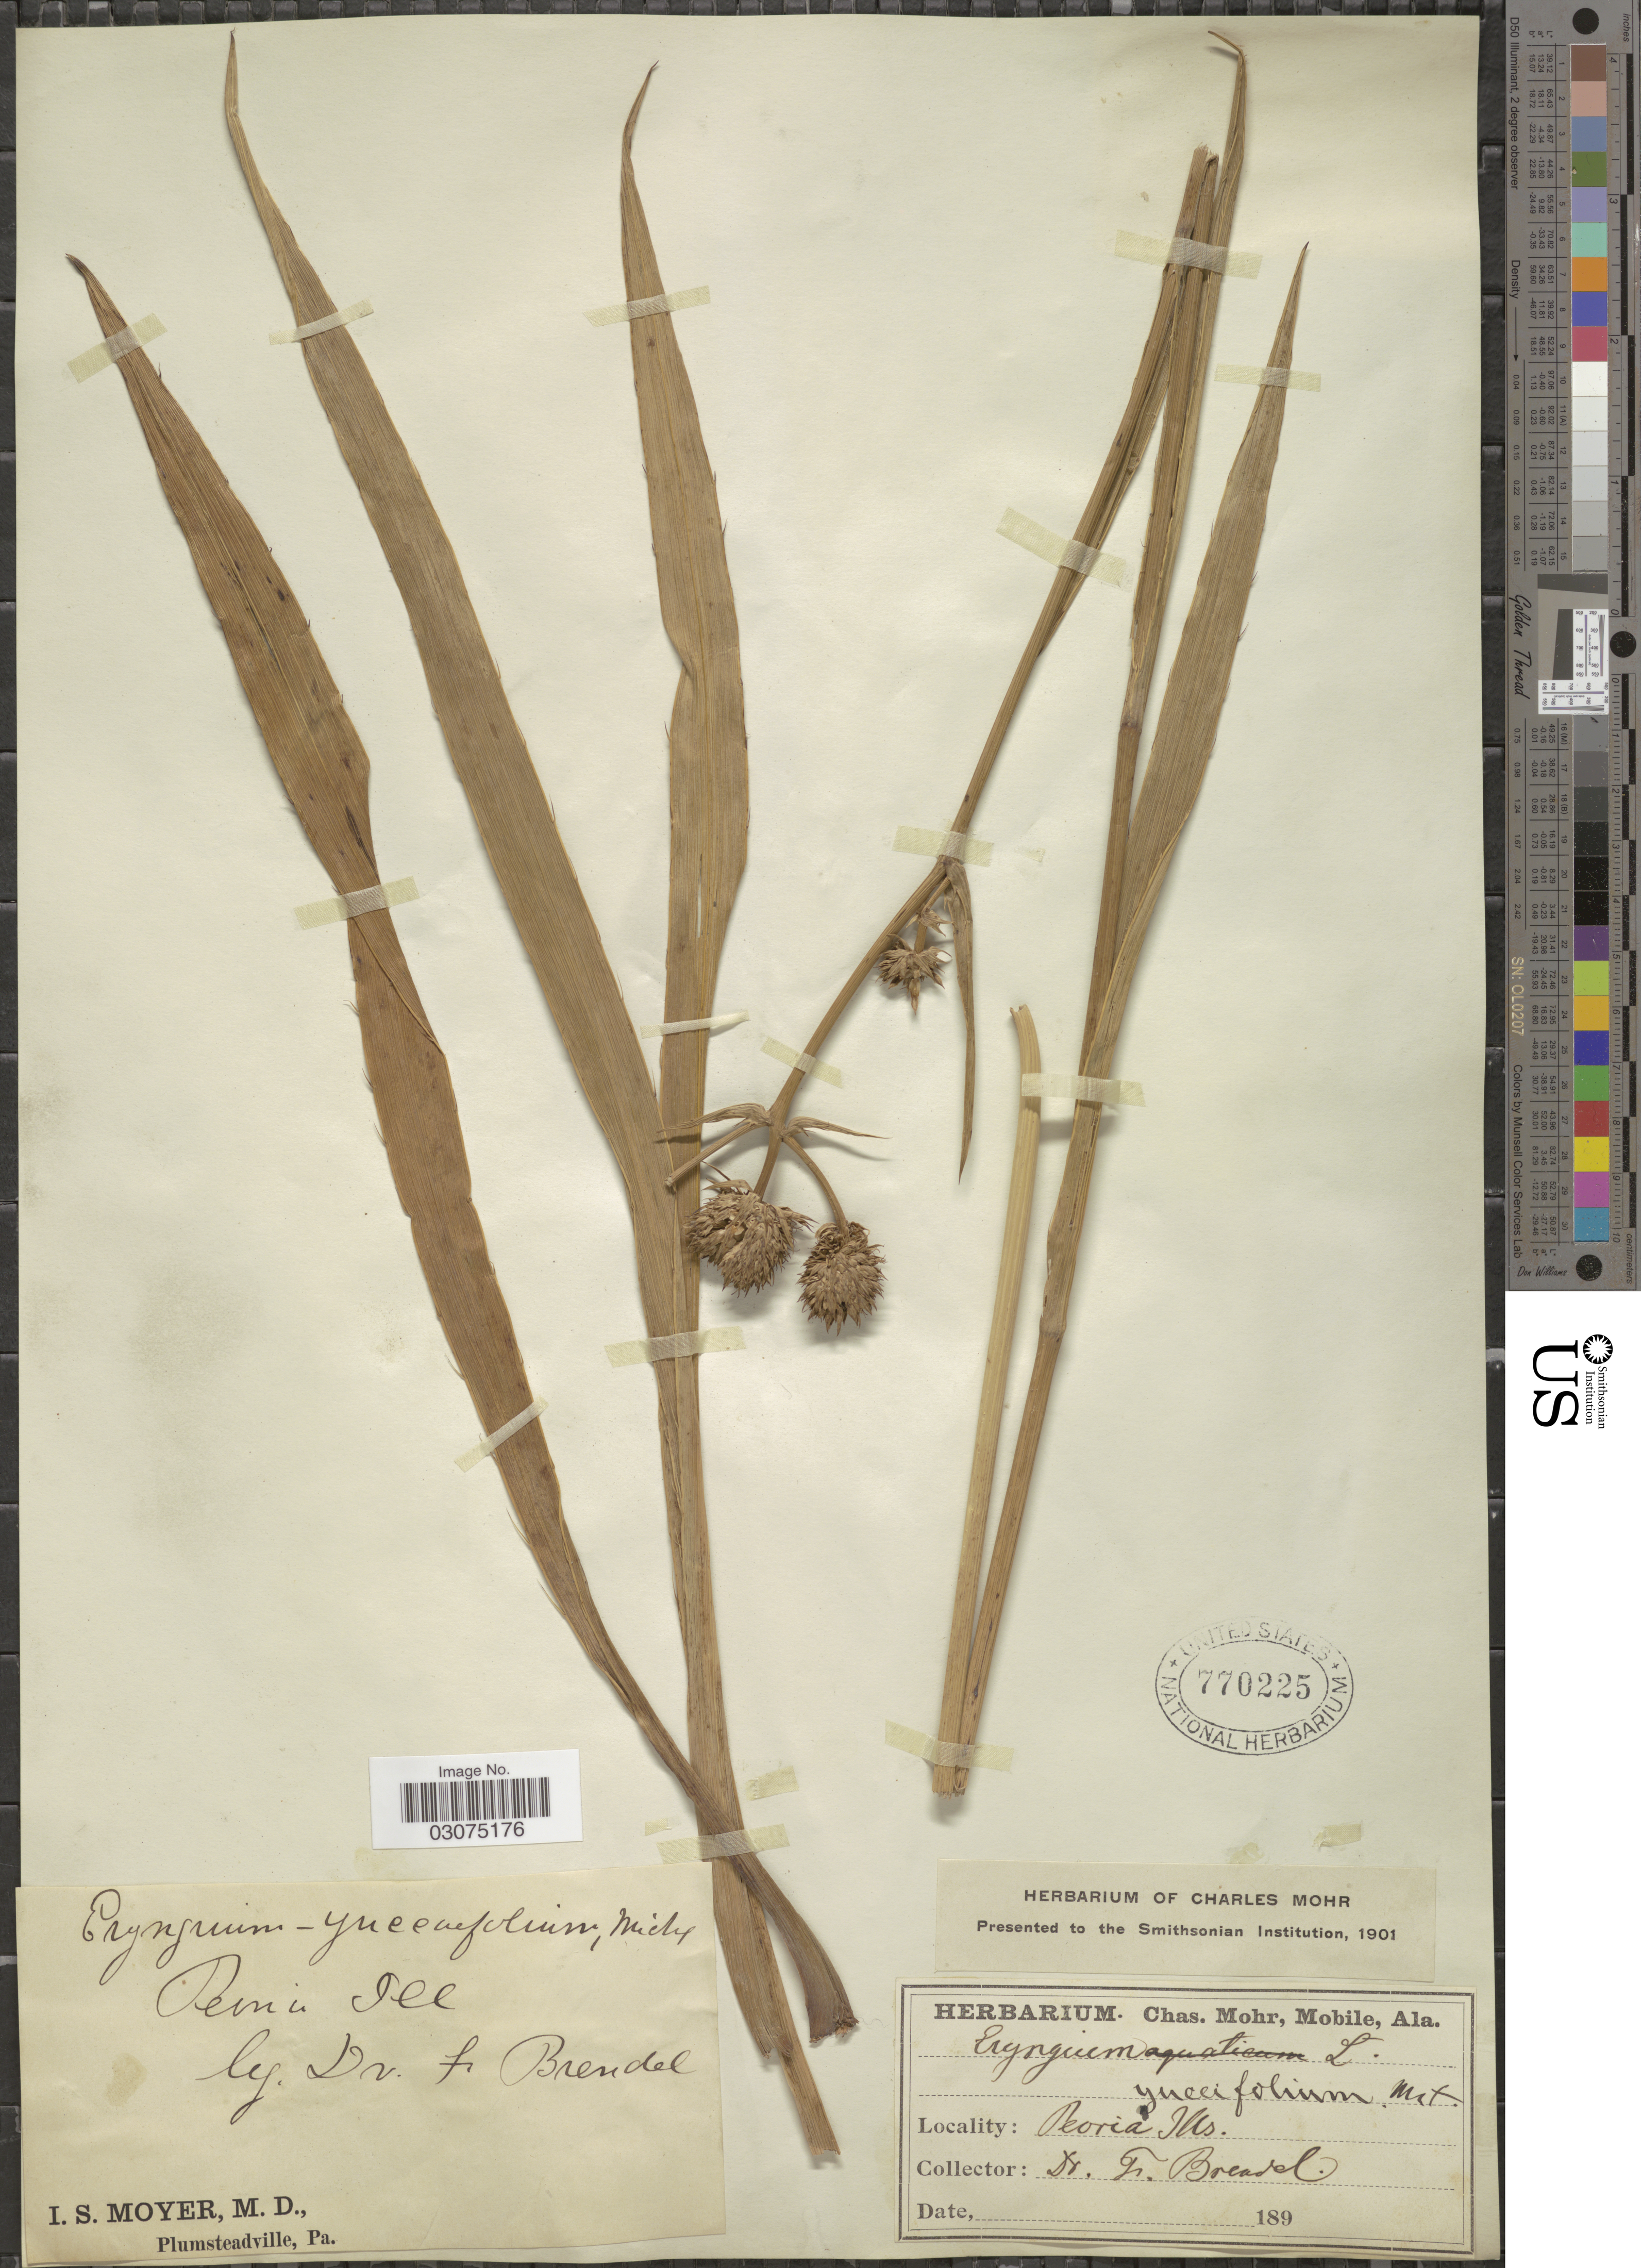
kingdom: Plantae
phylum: Tracheophyta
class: Magnoliopsida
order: Apiales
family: Apiaceae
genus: Eryngium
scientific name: Eryngium yuccifolium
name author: Michx.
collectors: F. Brendel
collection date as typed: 189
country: United States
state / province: Illinois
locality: Peoria.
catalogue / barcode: US 770225